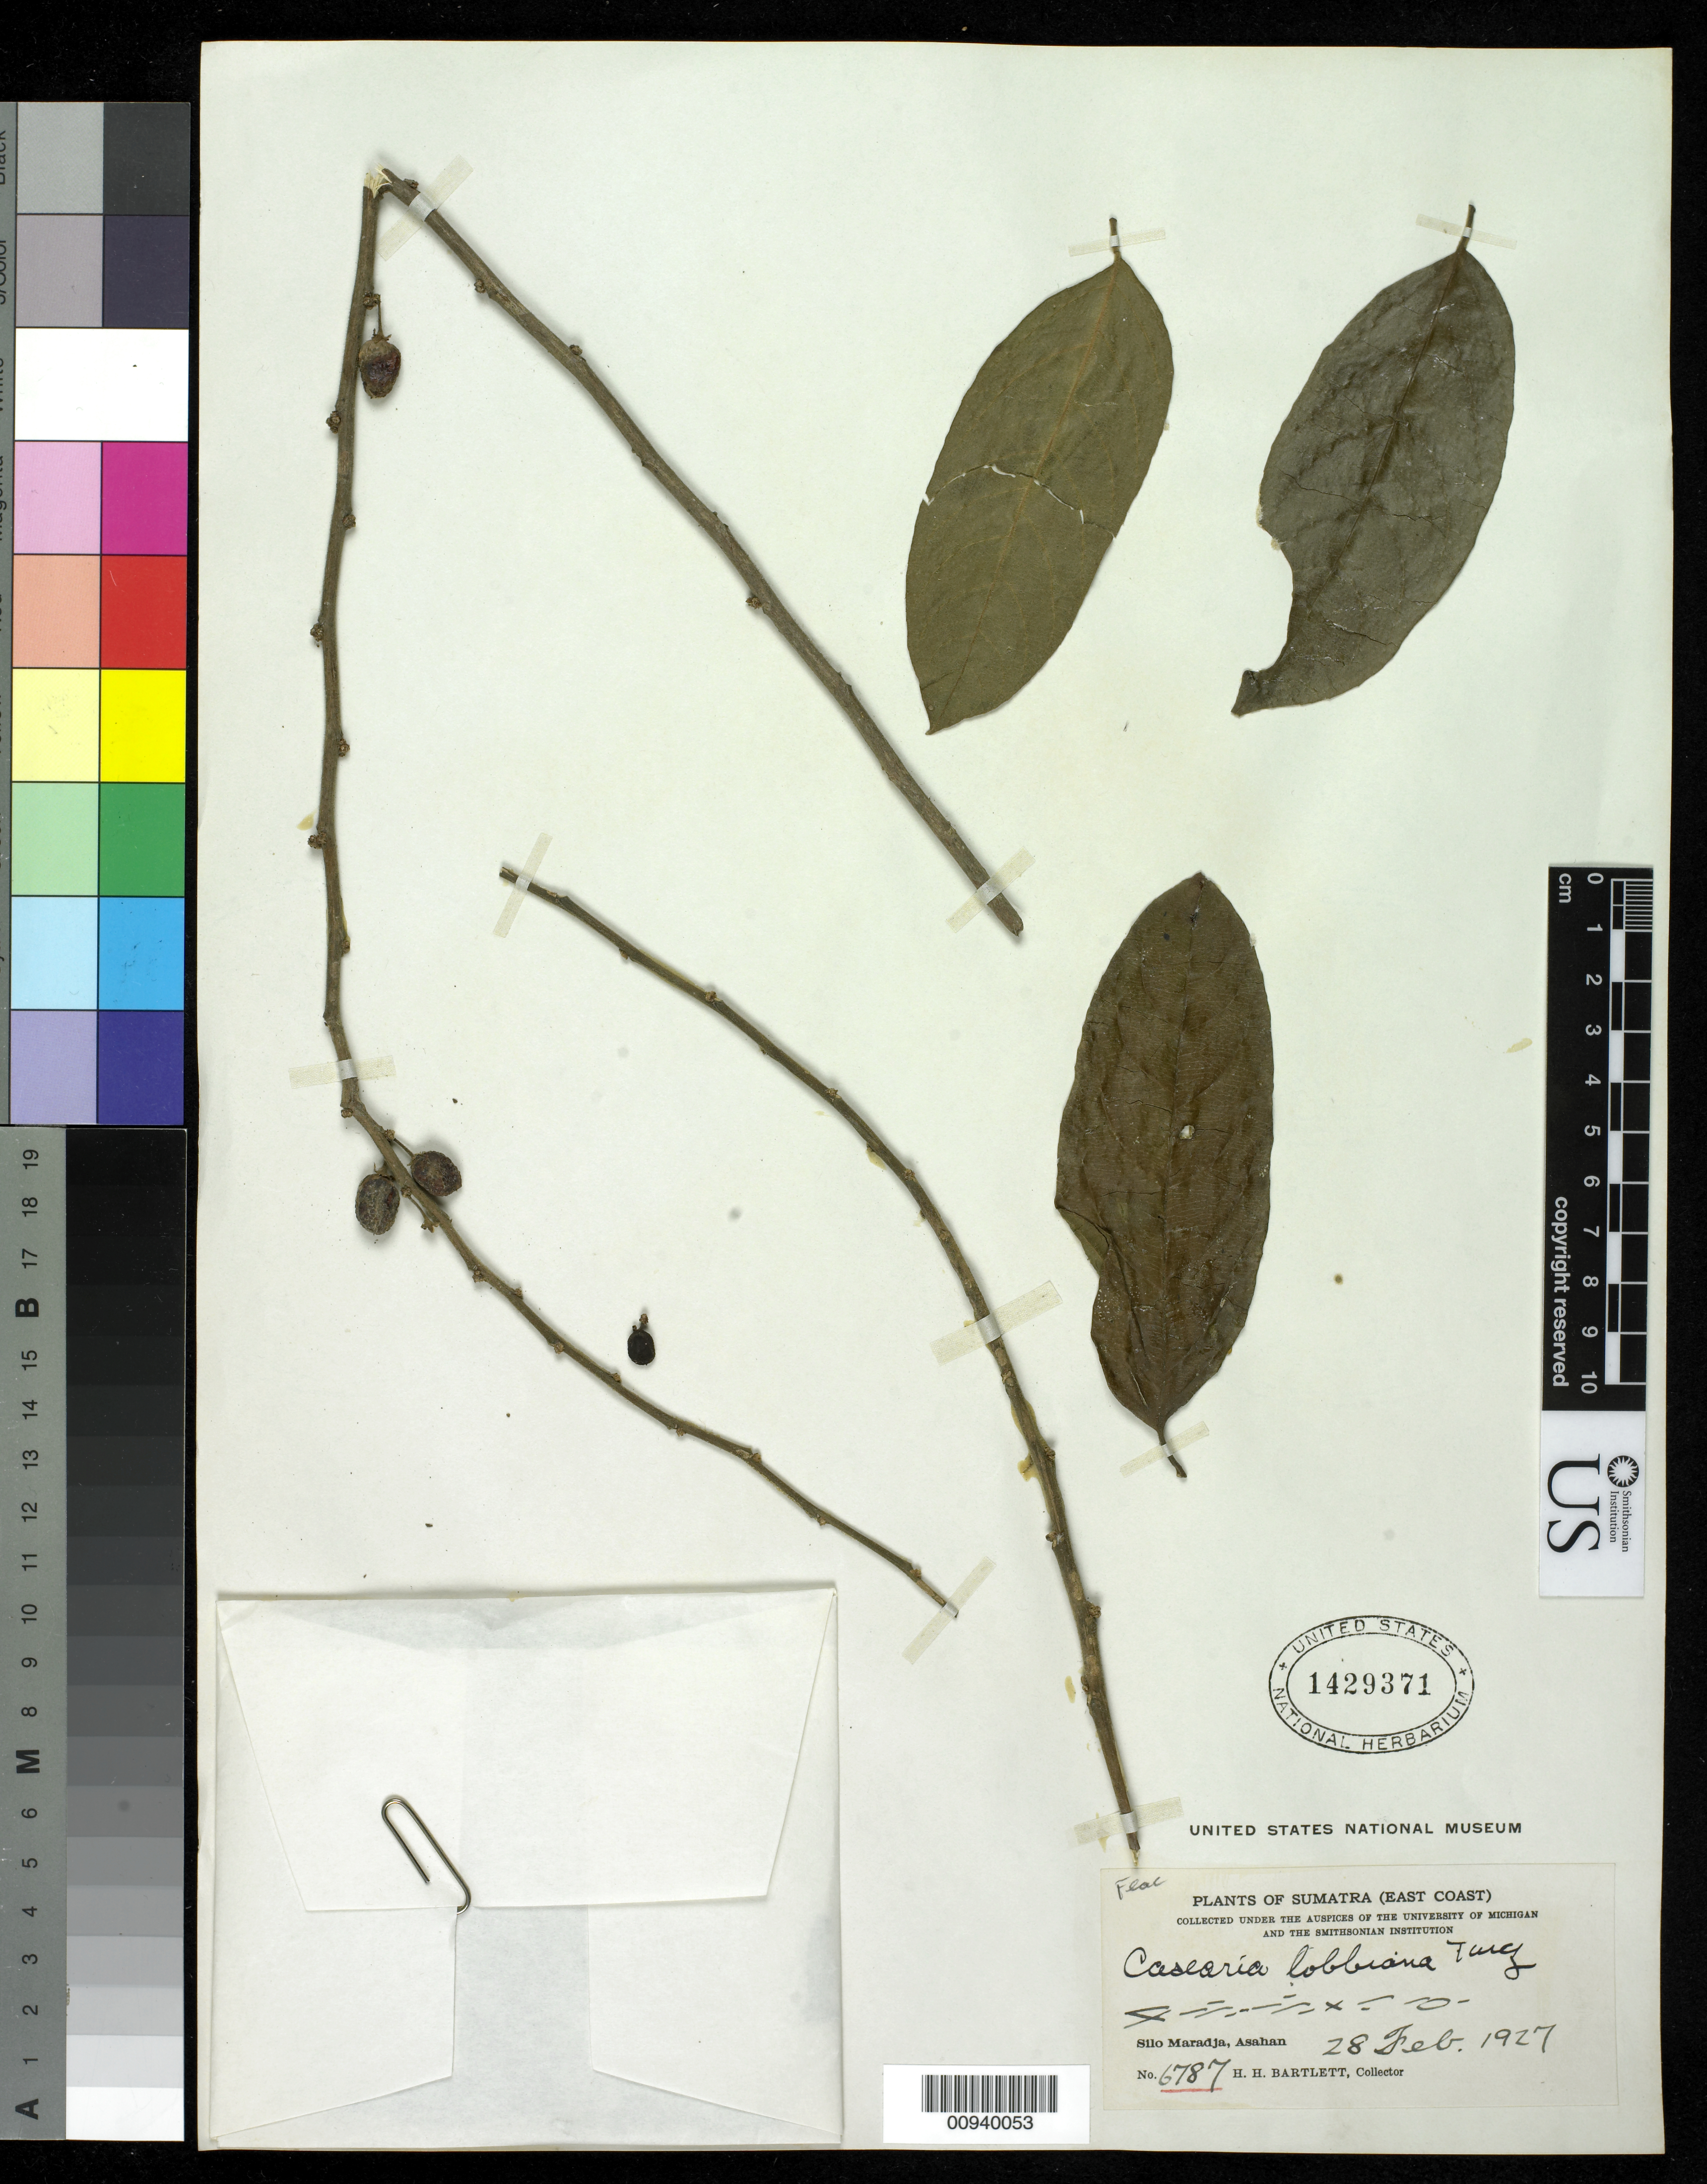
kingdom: Plantae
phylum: Tracheophyta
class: Magnoliopsida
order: Malpighiales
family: Salicaceae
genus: Casearia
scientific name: Casearia lobbiana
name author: Turcz.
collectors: H. H. Bartlett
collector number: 6787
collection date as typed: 28 Feb 1927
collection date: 1927-02-28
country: Indonesia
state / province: Sumatra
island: Sumatra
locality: East Coast, Silo Maradja, Asahan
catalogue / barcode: US 1429371